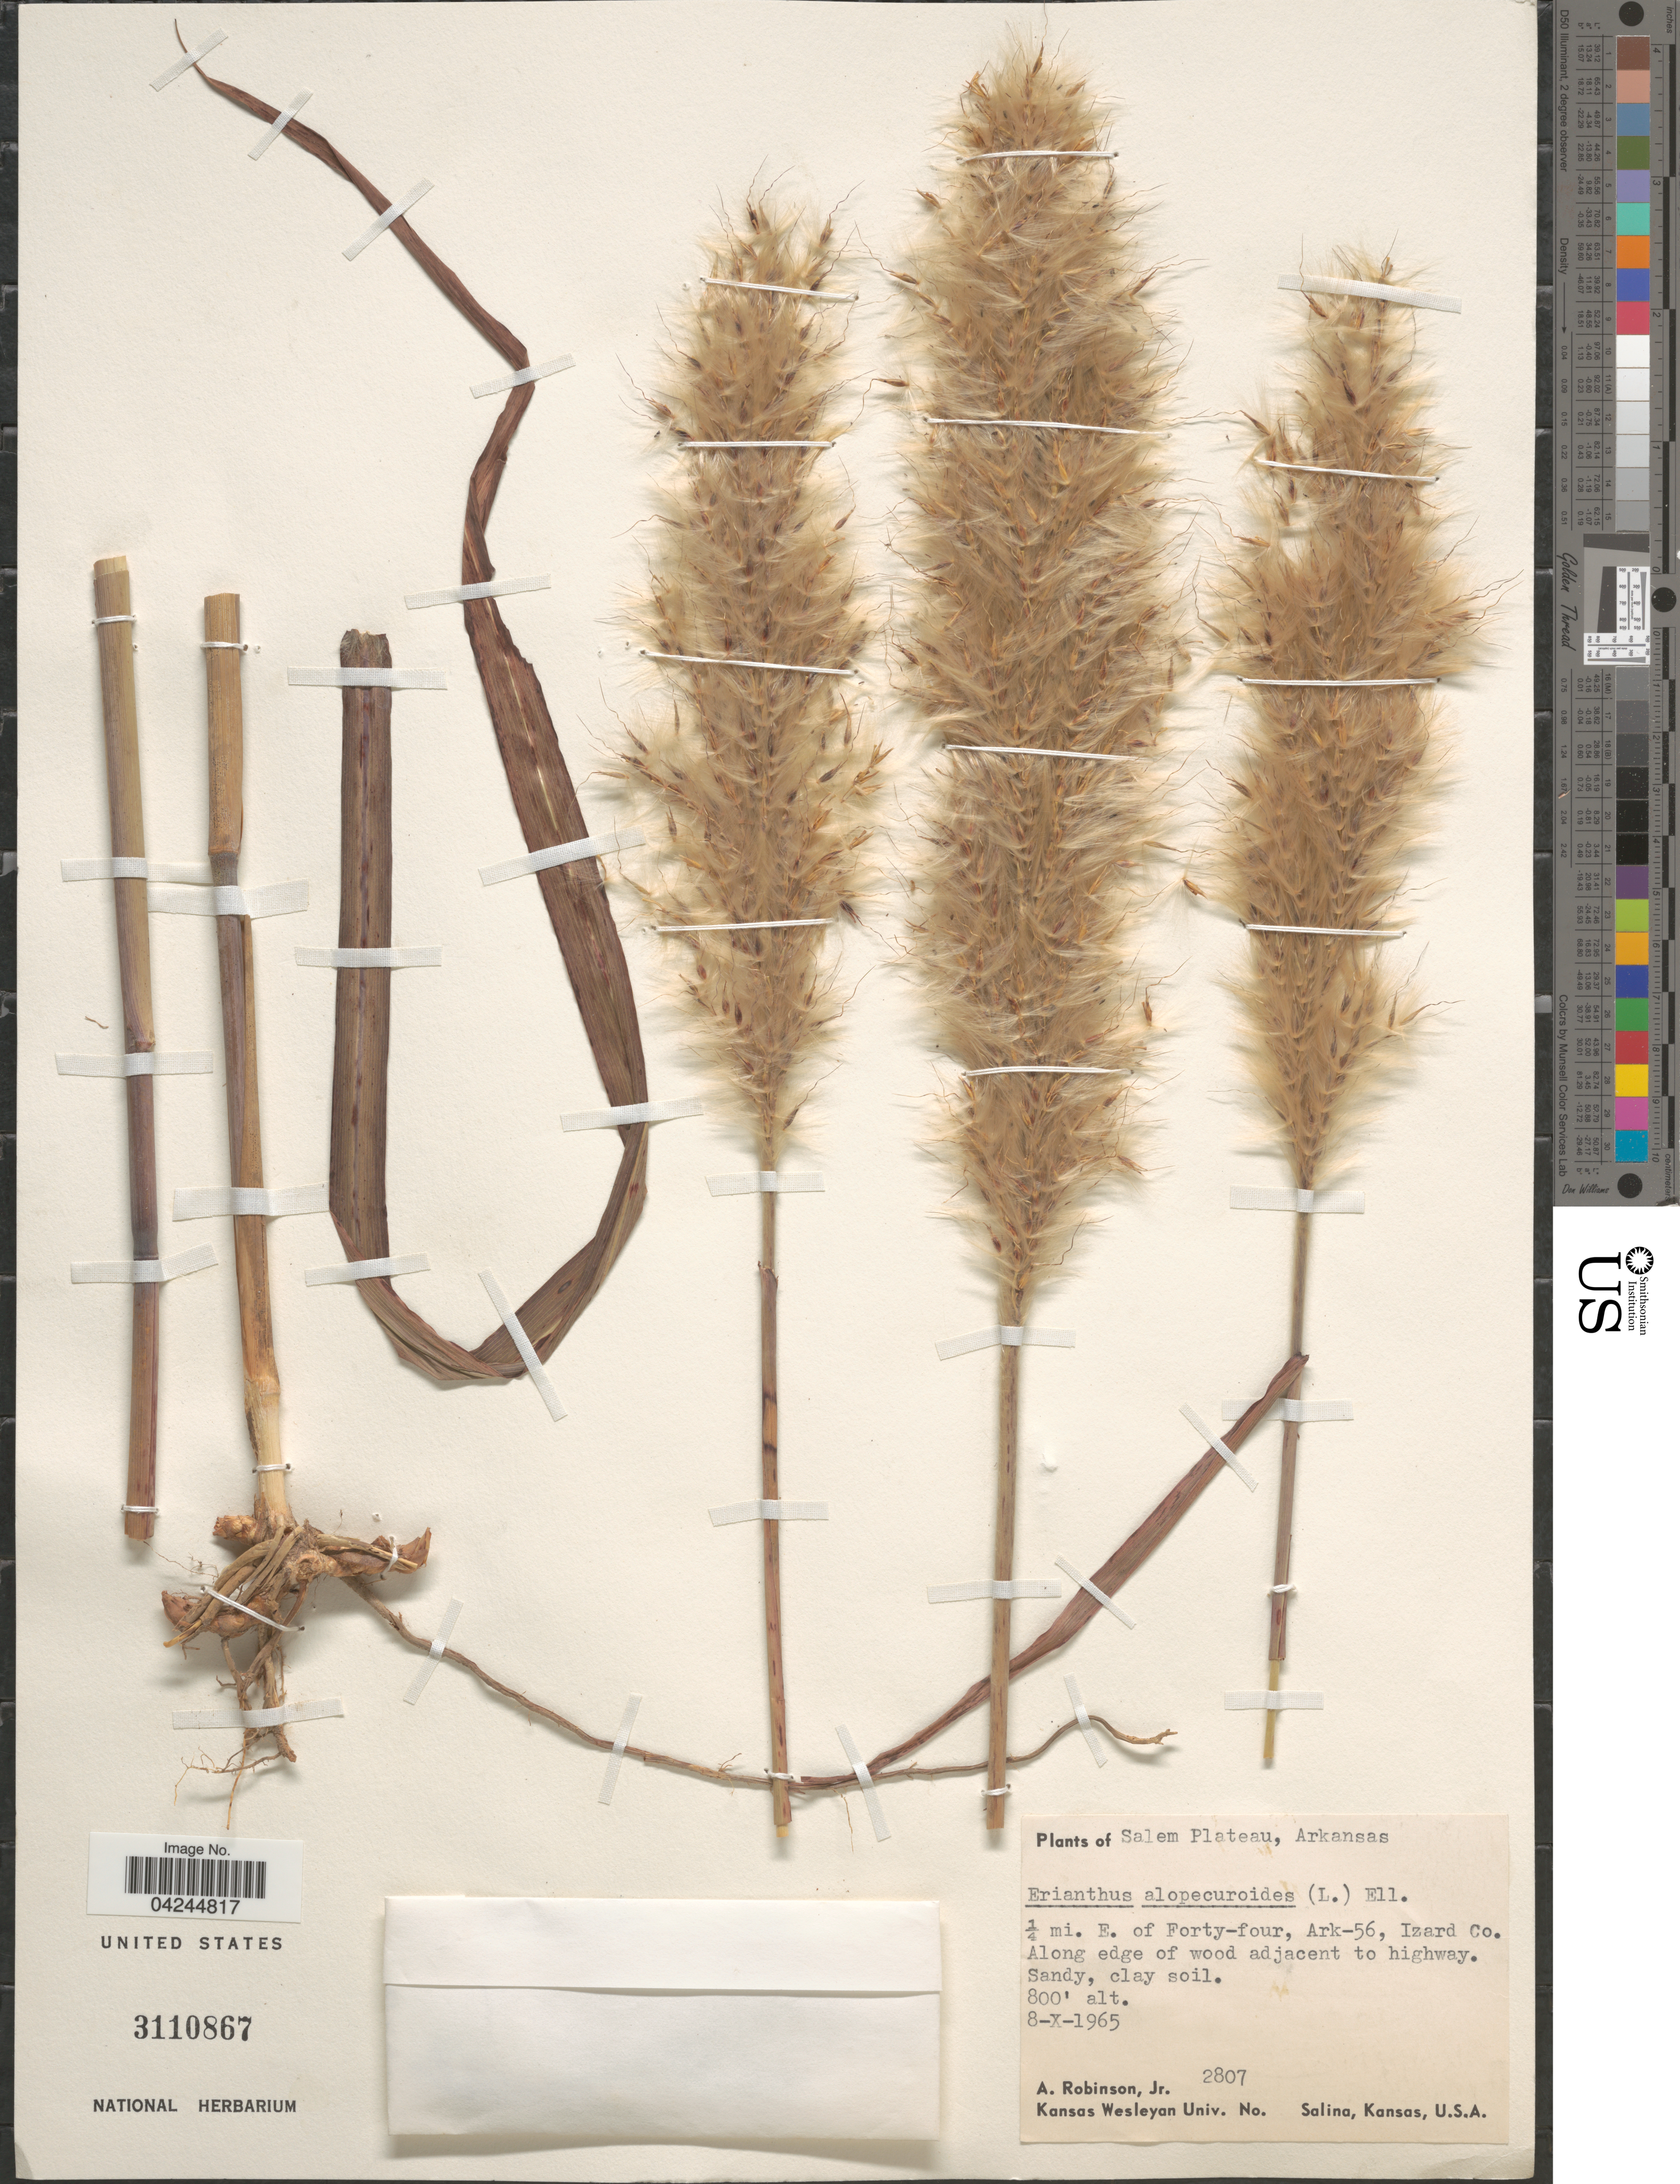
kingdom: Plantae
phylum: Tracheophyta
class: Liliopsida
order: Poales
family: Poaceae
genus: Erianthus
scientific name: Erianthus alopecuroides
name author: Elliott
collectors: A. Robinson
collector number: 2807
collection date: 1965-10-08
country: United States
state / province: Arkansas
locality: Salem Plateau. ¼ mi. E. of Forty-four, Ark-56, Izard Co. Along edge of wood adjacent to highway.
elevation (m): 244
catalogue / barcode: US 3110867